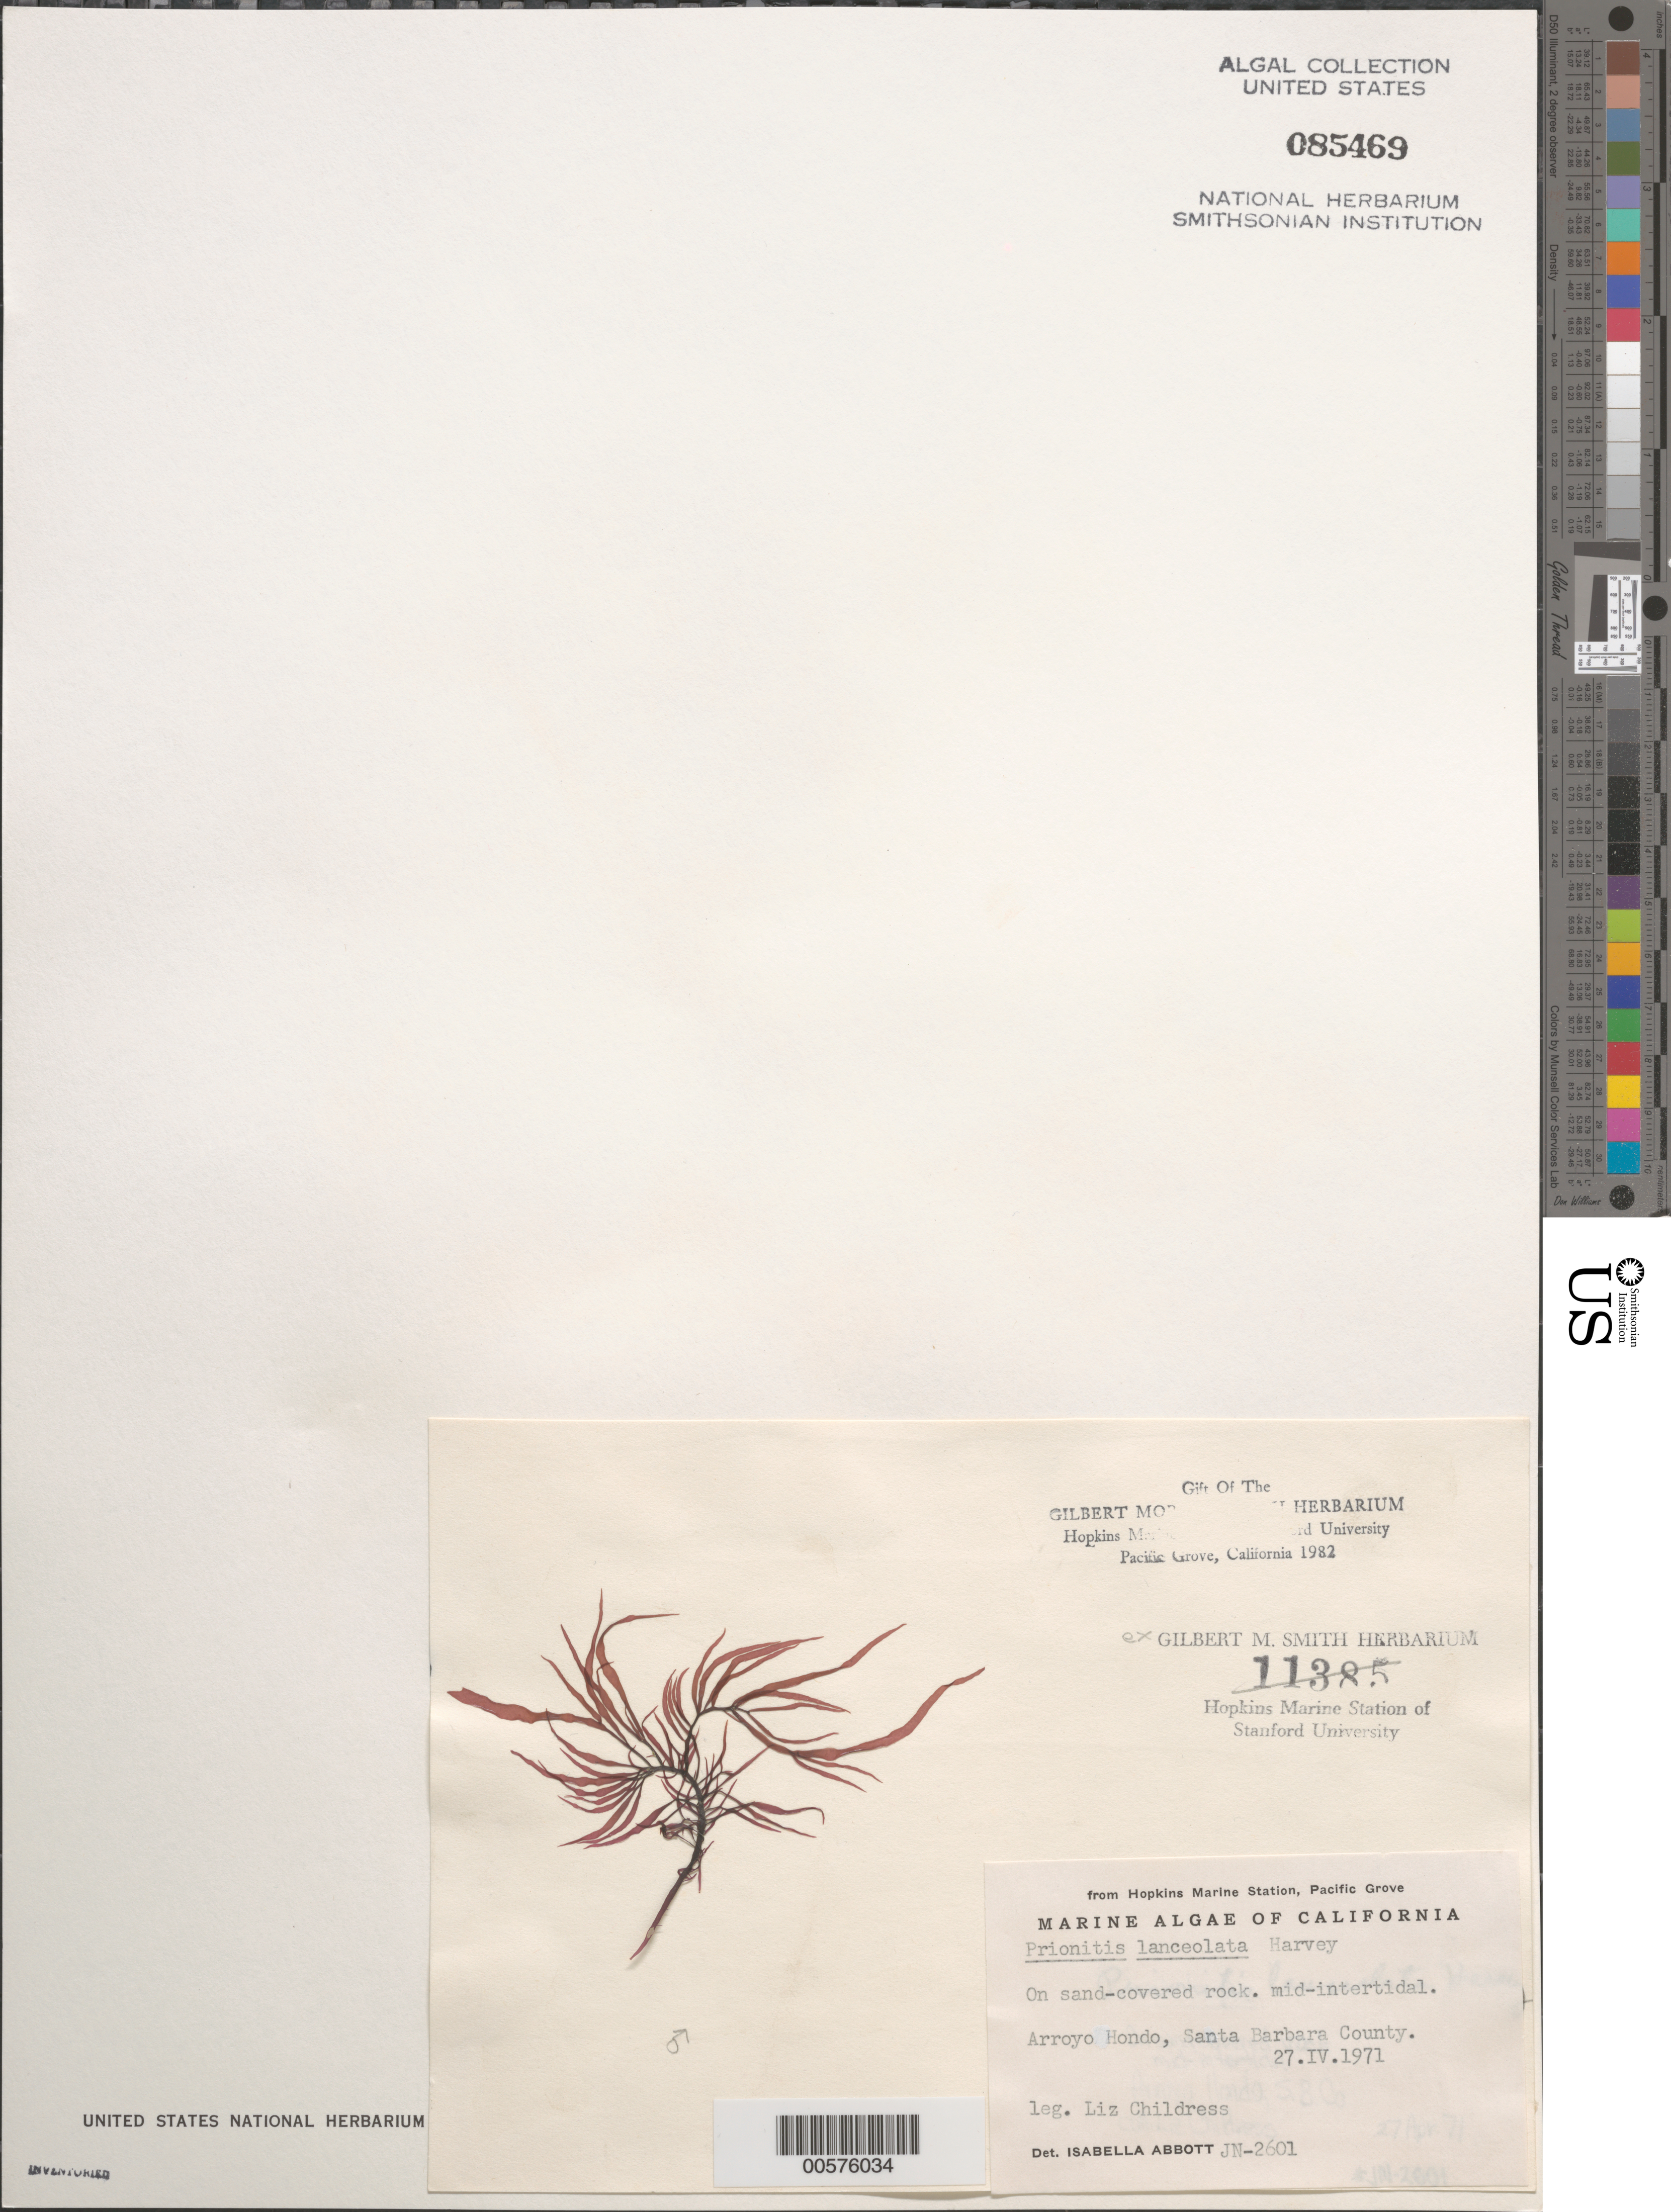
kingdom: Plantae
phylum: Rhodophyta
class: Florideophyceae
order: Cryptonemiales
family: Cryptonemiaceae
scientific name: Prionitis lanceolata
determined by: Abbott, Isabella A.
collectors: L. Childress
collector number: Jn-2601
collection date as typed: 27 Apr 1971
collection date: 1971-04-27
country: United States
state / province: California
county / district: Santa Barbara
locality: Arroyo Honda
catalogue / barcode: US 85469